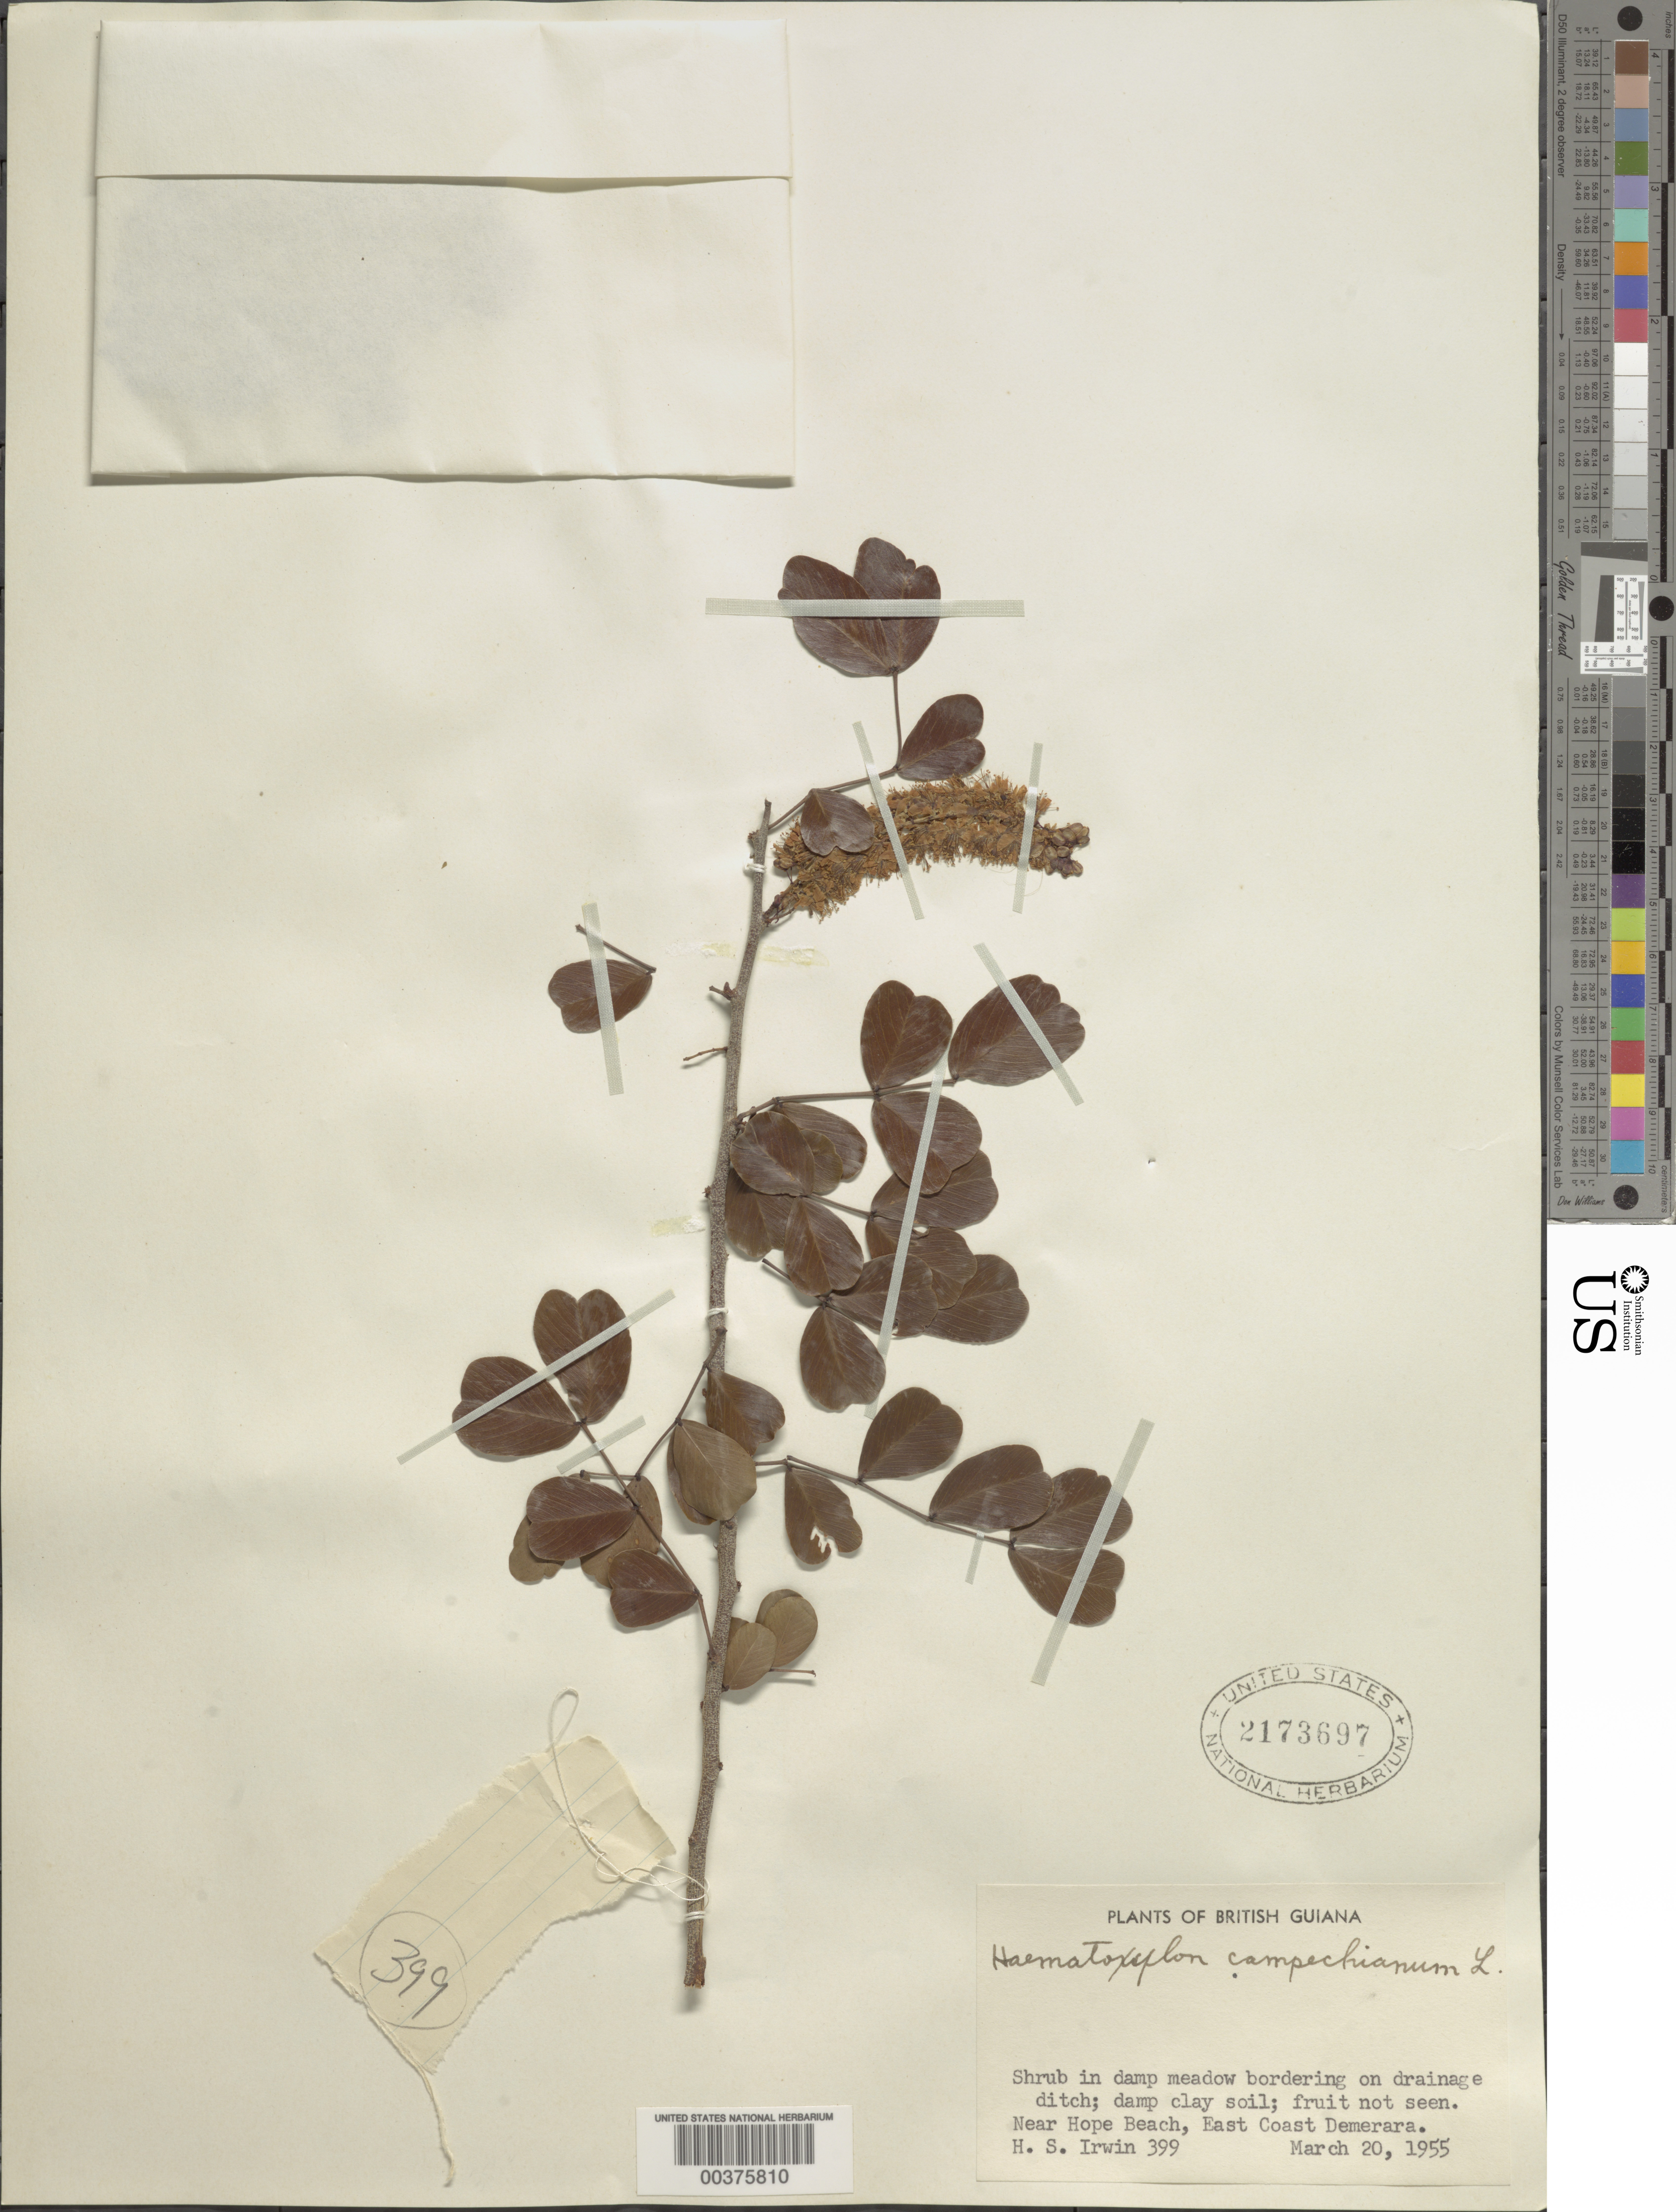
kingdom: Plantae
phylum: Tracheophyta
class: Magnoliopsida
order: Fabales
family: Fabaceae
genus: Haematoxylum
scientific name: Haematoxylum campechianum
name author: L.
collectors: H. Irwin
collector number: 399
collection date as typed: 20 Mar 1955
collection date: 1955-03-20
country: Guyana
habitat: In damp meadow bordering on drainage ditch; damp clay soil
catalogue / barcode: US 2173697